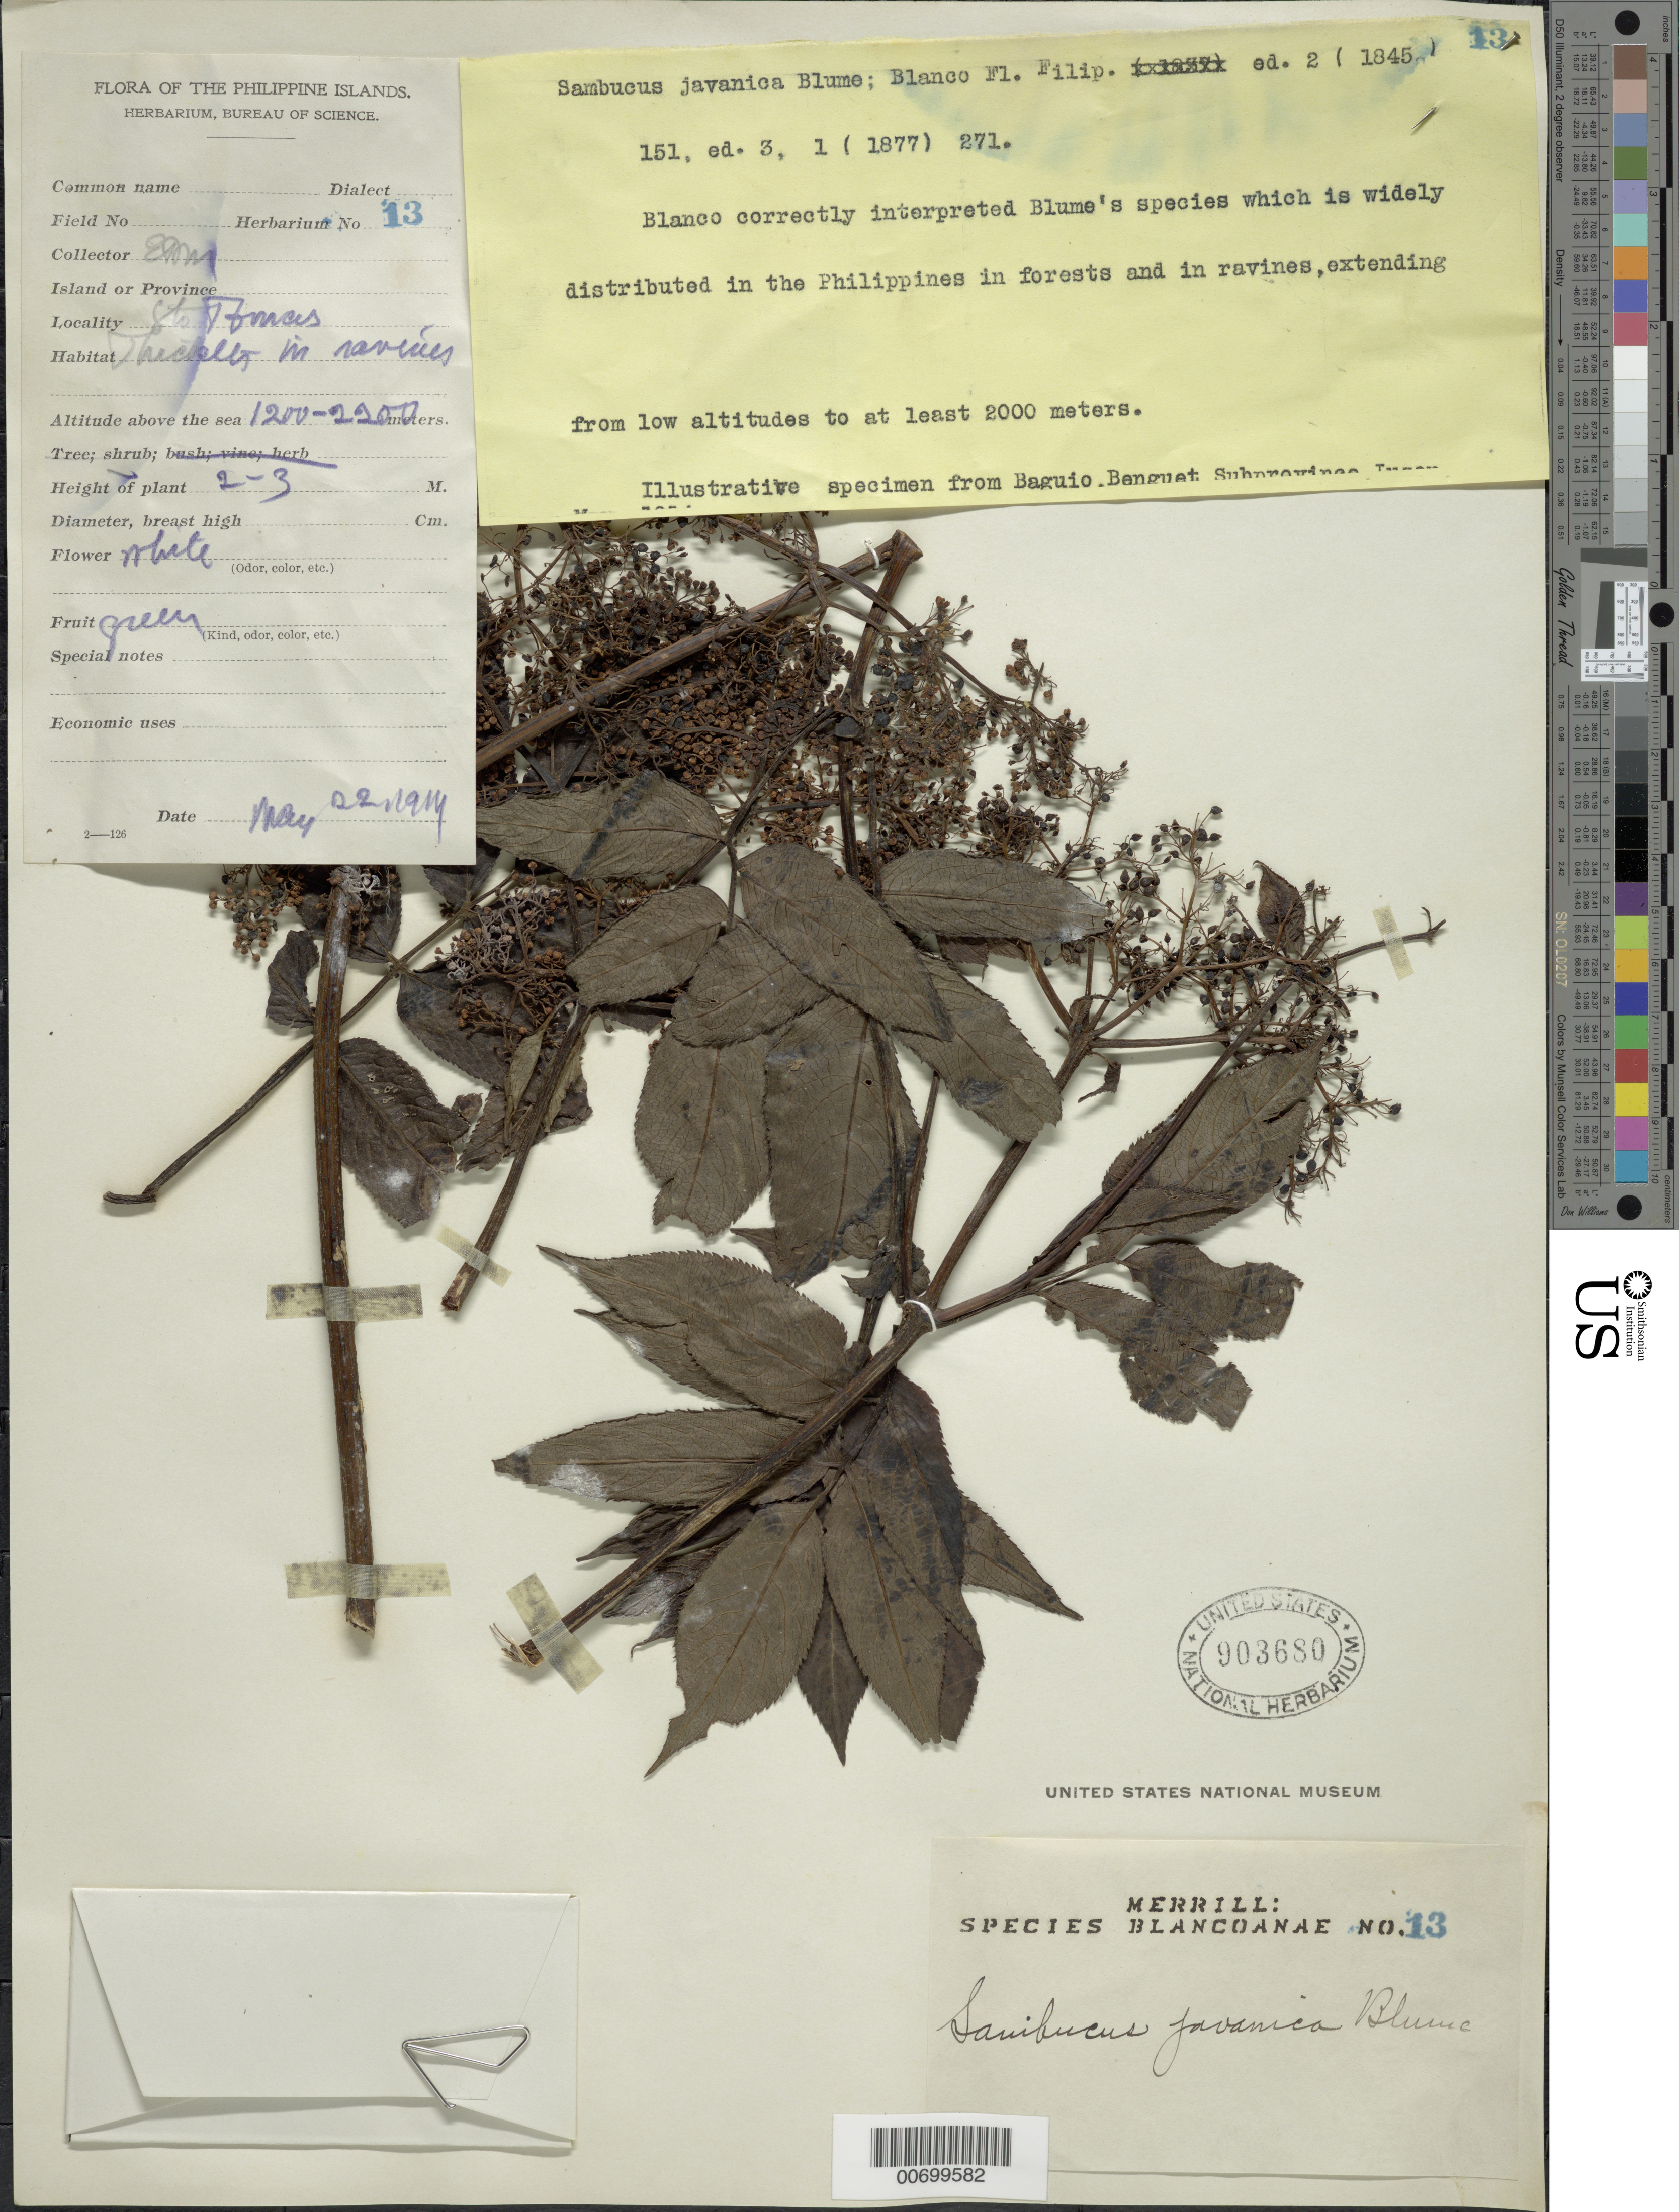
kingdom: Plantae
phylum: Tracheophyta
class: Magnoliopsida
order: Dipsacales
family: Viburnaceae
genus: Sambucus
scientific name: Sambucus javanica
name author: Blume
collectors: E. D. Merrill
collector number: Sp. Blancoan. 0013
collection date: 1914-05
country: Philippines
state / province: Cordillera (Administrative Region)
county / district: Benguet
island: Luzon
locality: Sto. Thomas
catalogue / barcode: US 903680